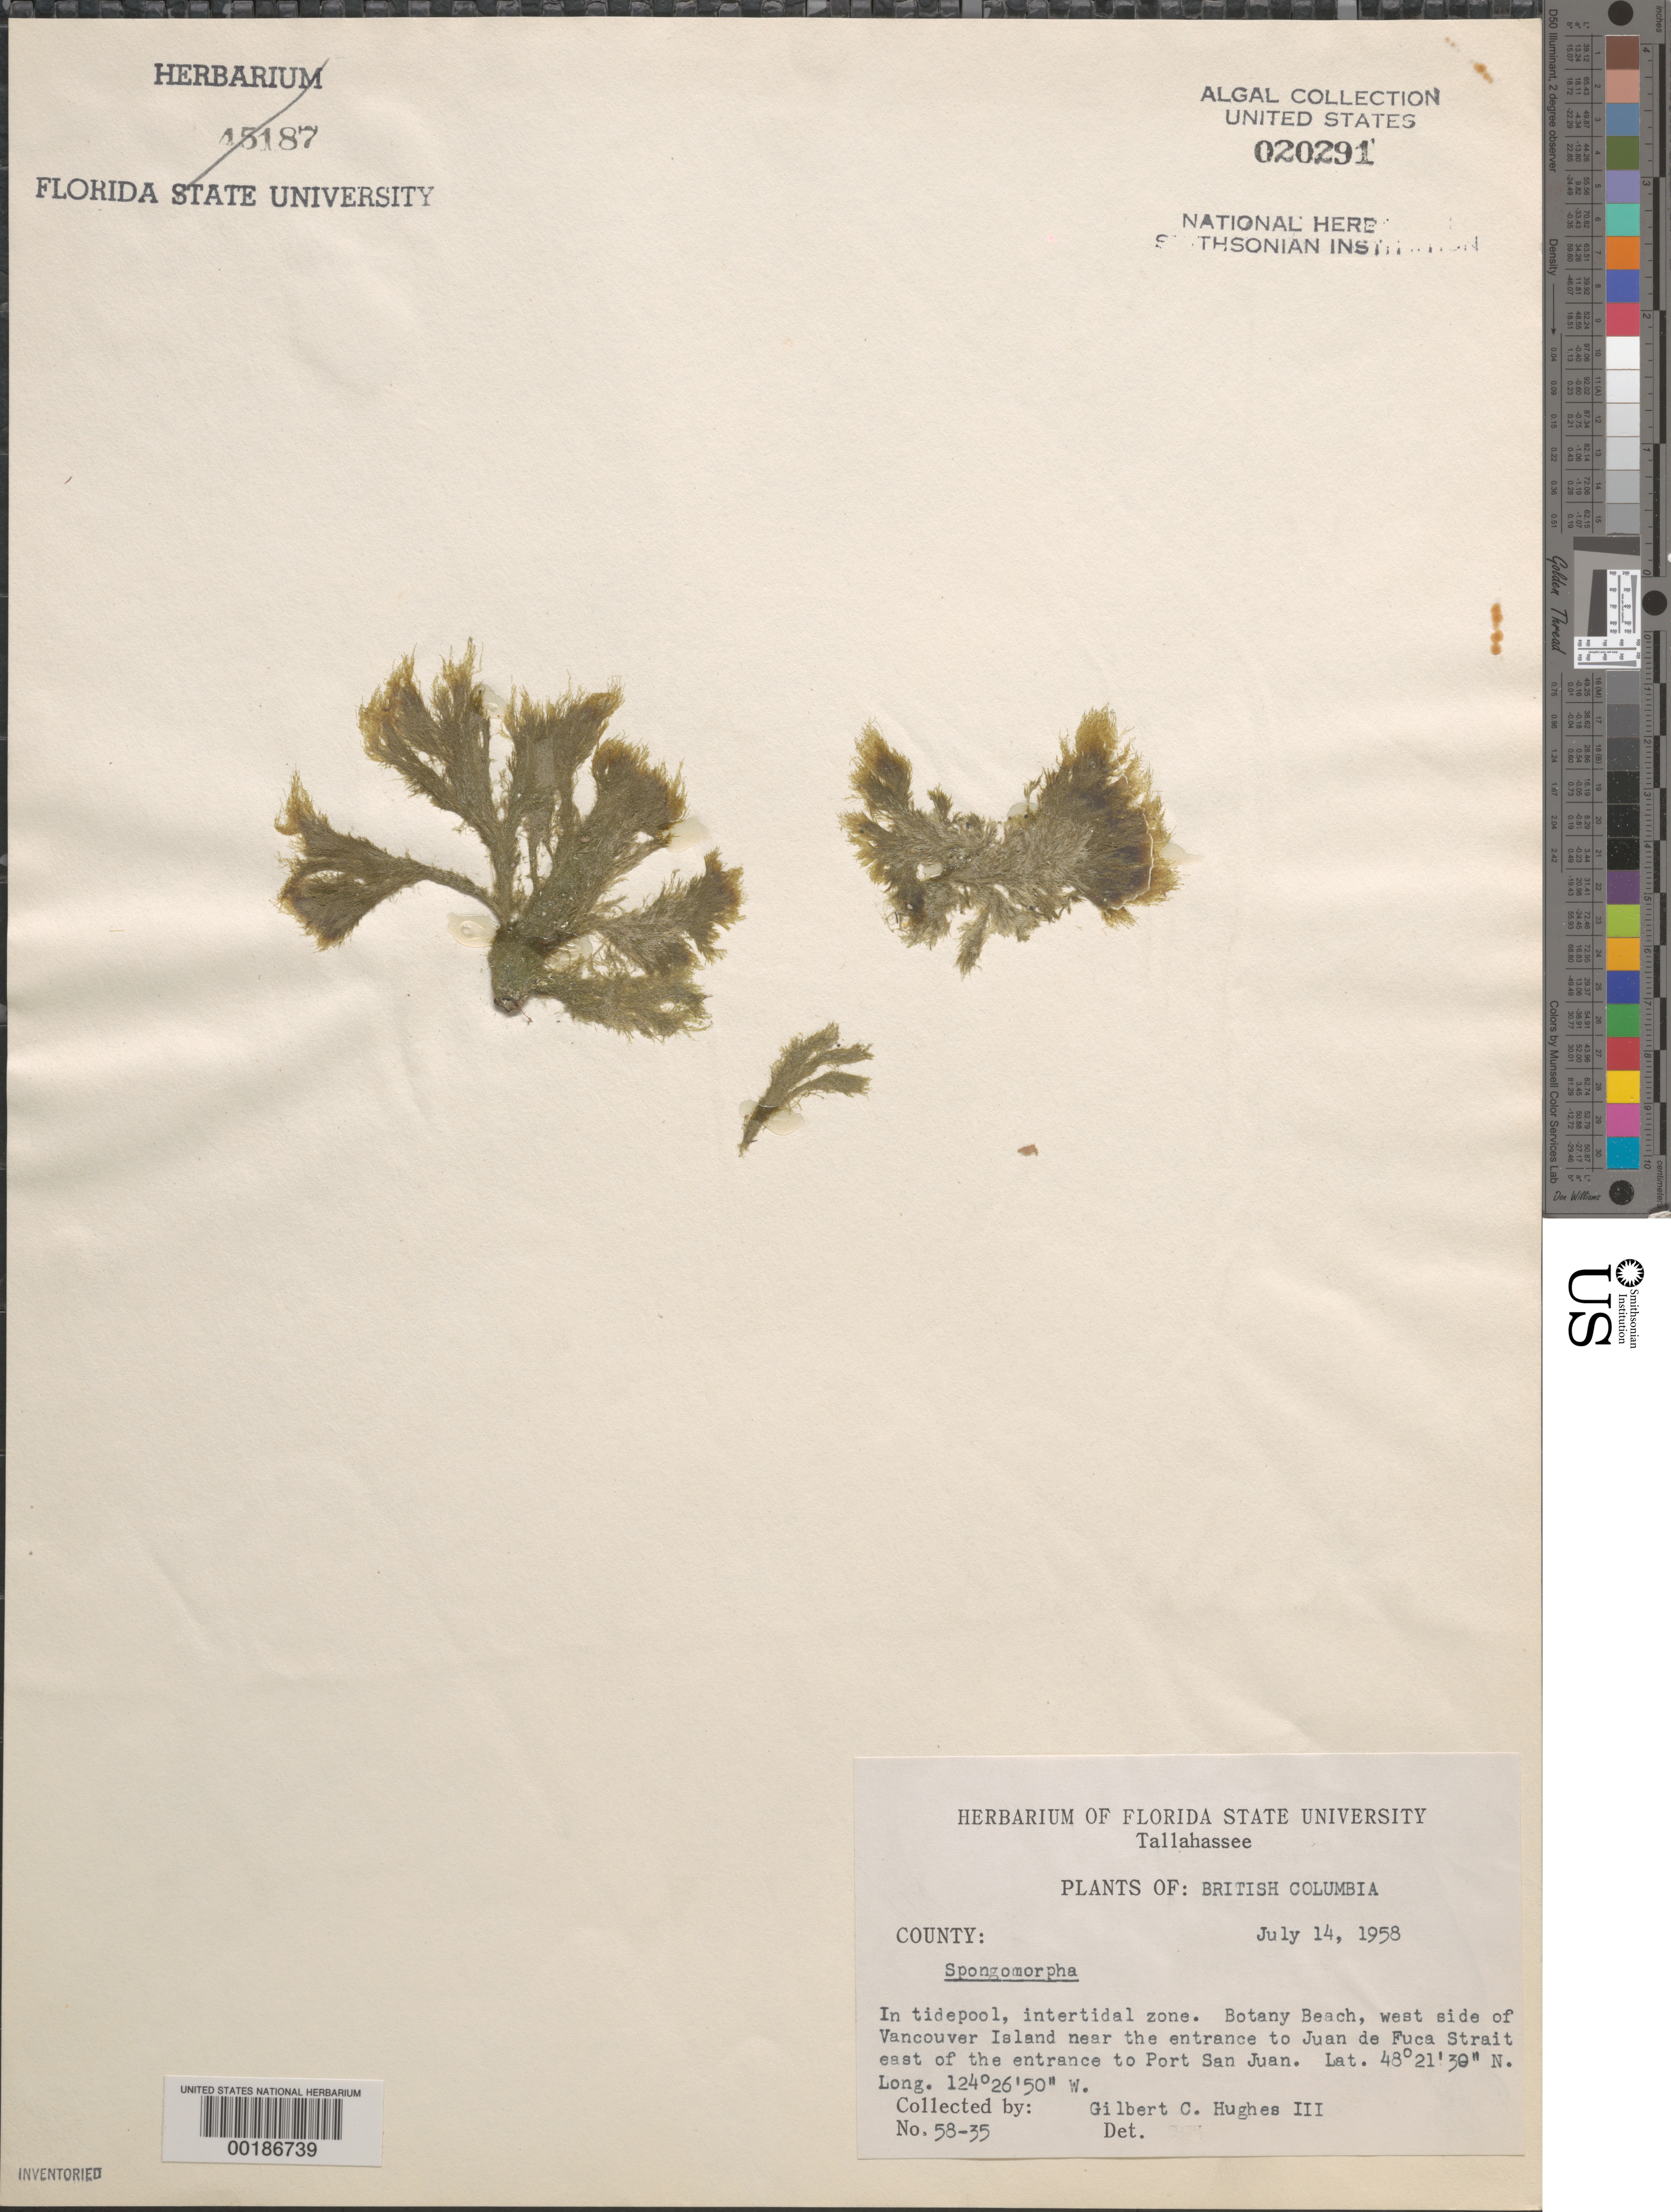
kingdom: Plantae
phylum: Chlorophyta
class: Ulvophyceae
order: Ulotrichales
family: Ulotrichaceae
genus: Spongomorpha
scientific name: Spongomorpha sp.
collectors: G. Hughes III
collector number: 58-35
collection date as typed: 14 Jul 1958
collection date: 1958-07-14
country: Canada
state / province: British Columbia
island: Vancouver Island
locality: Botany Beach, near Juan de Fuca Strait entrance, east of Port San Juan entrance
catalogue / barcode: US 20291